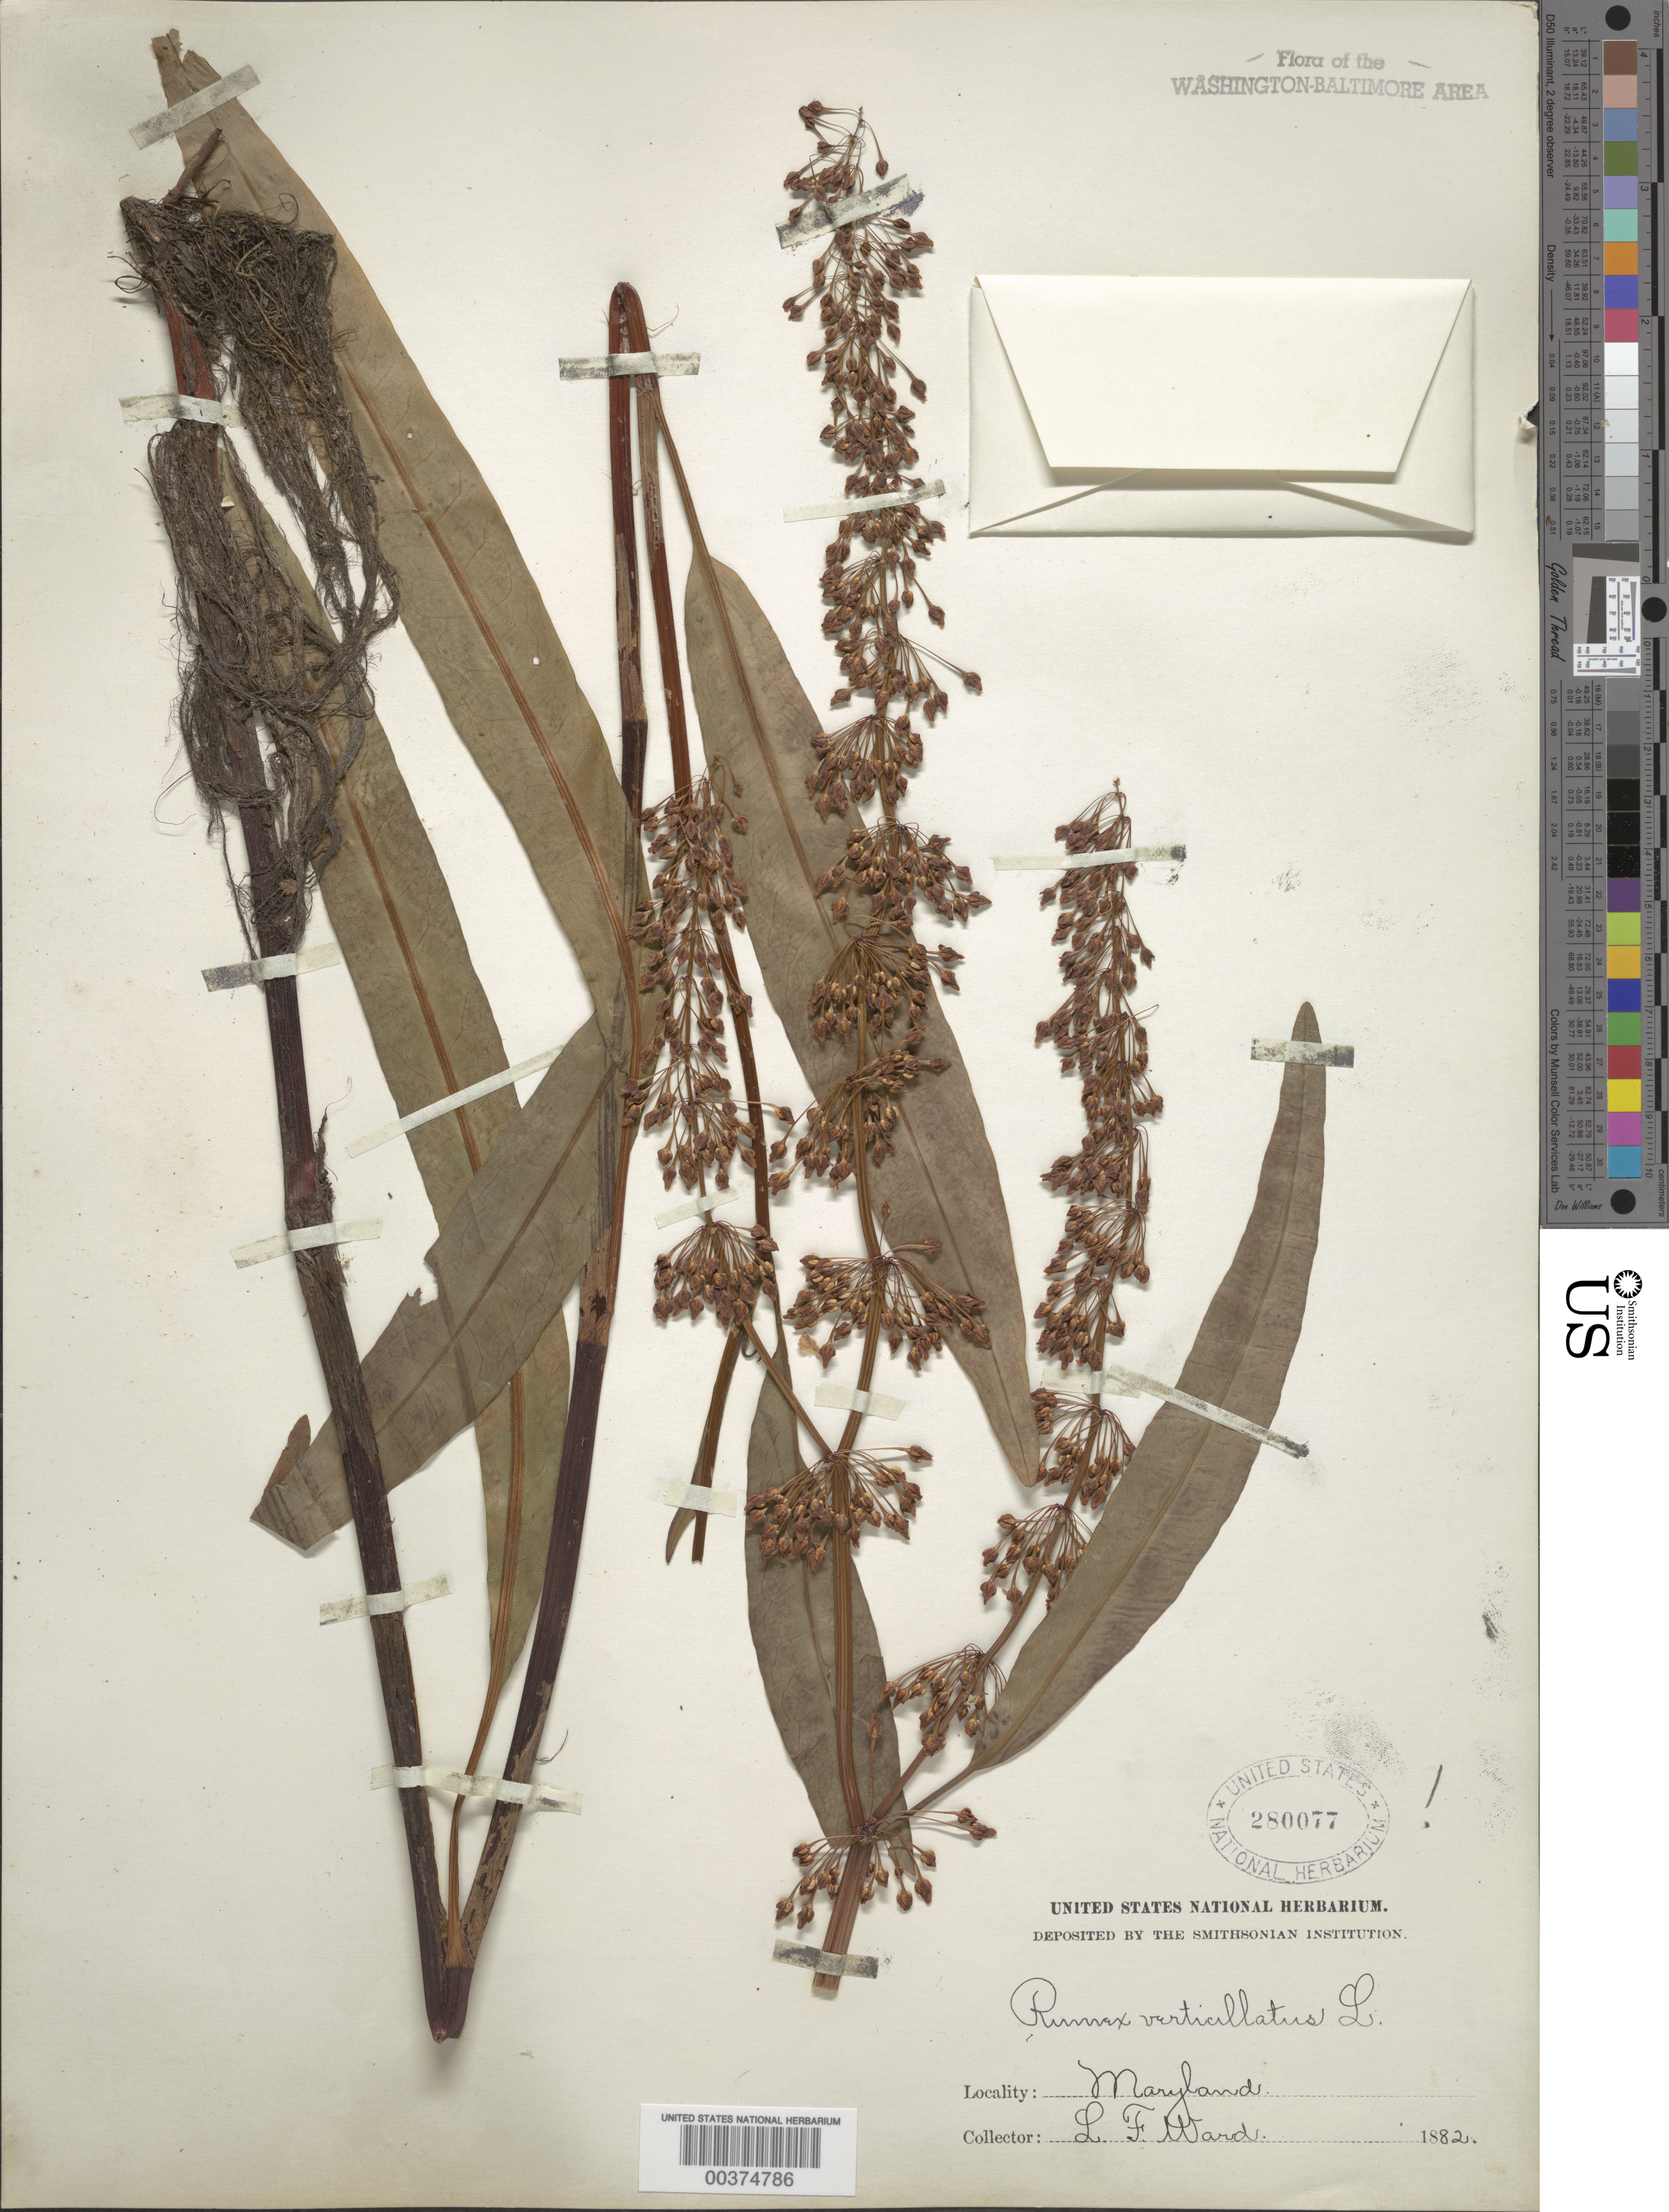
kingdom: Plantae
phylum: Tracheophyta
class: Magnoliopsida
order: Caryophyllales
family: Polygonaceae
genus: Rumex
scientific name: Rumex verticillatus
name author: L.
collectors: L. F. Ward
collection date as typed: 1882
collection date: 1882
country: United States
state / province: Maryland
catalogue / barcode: US 280077